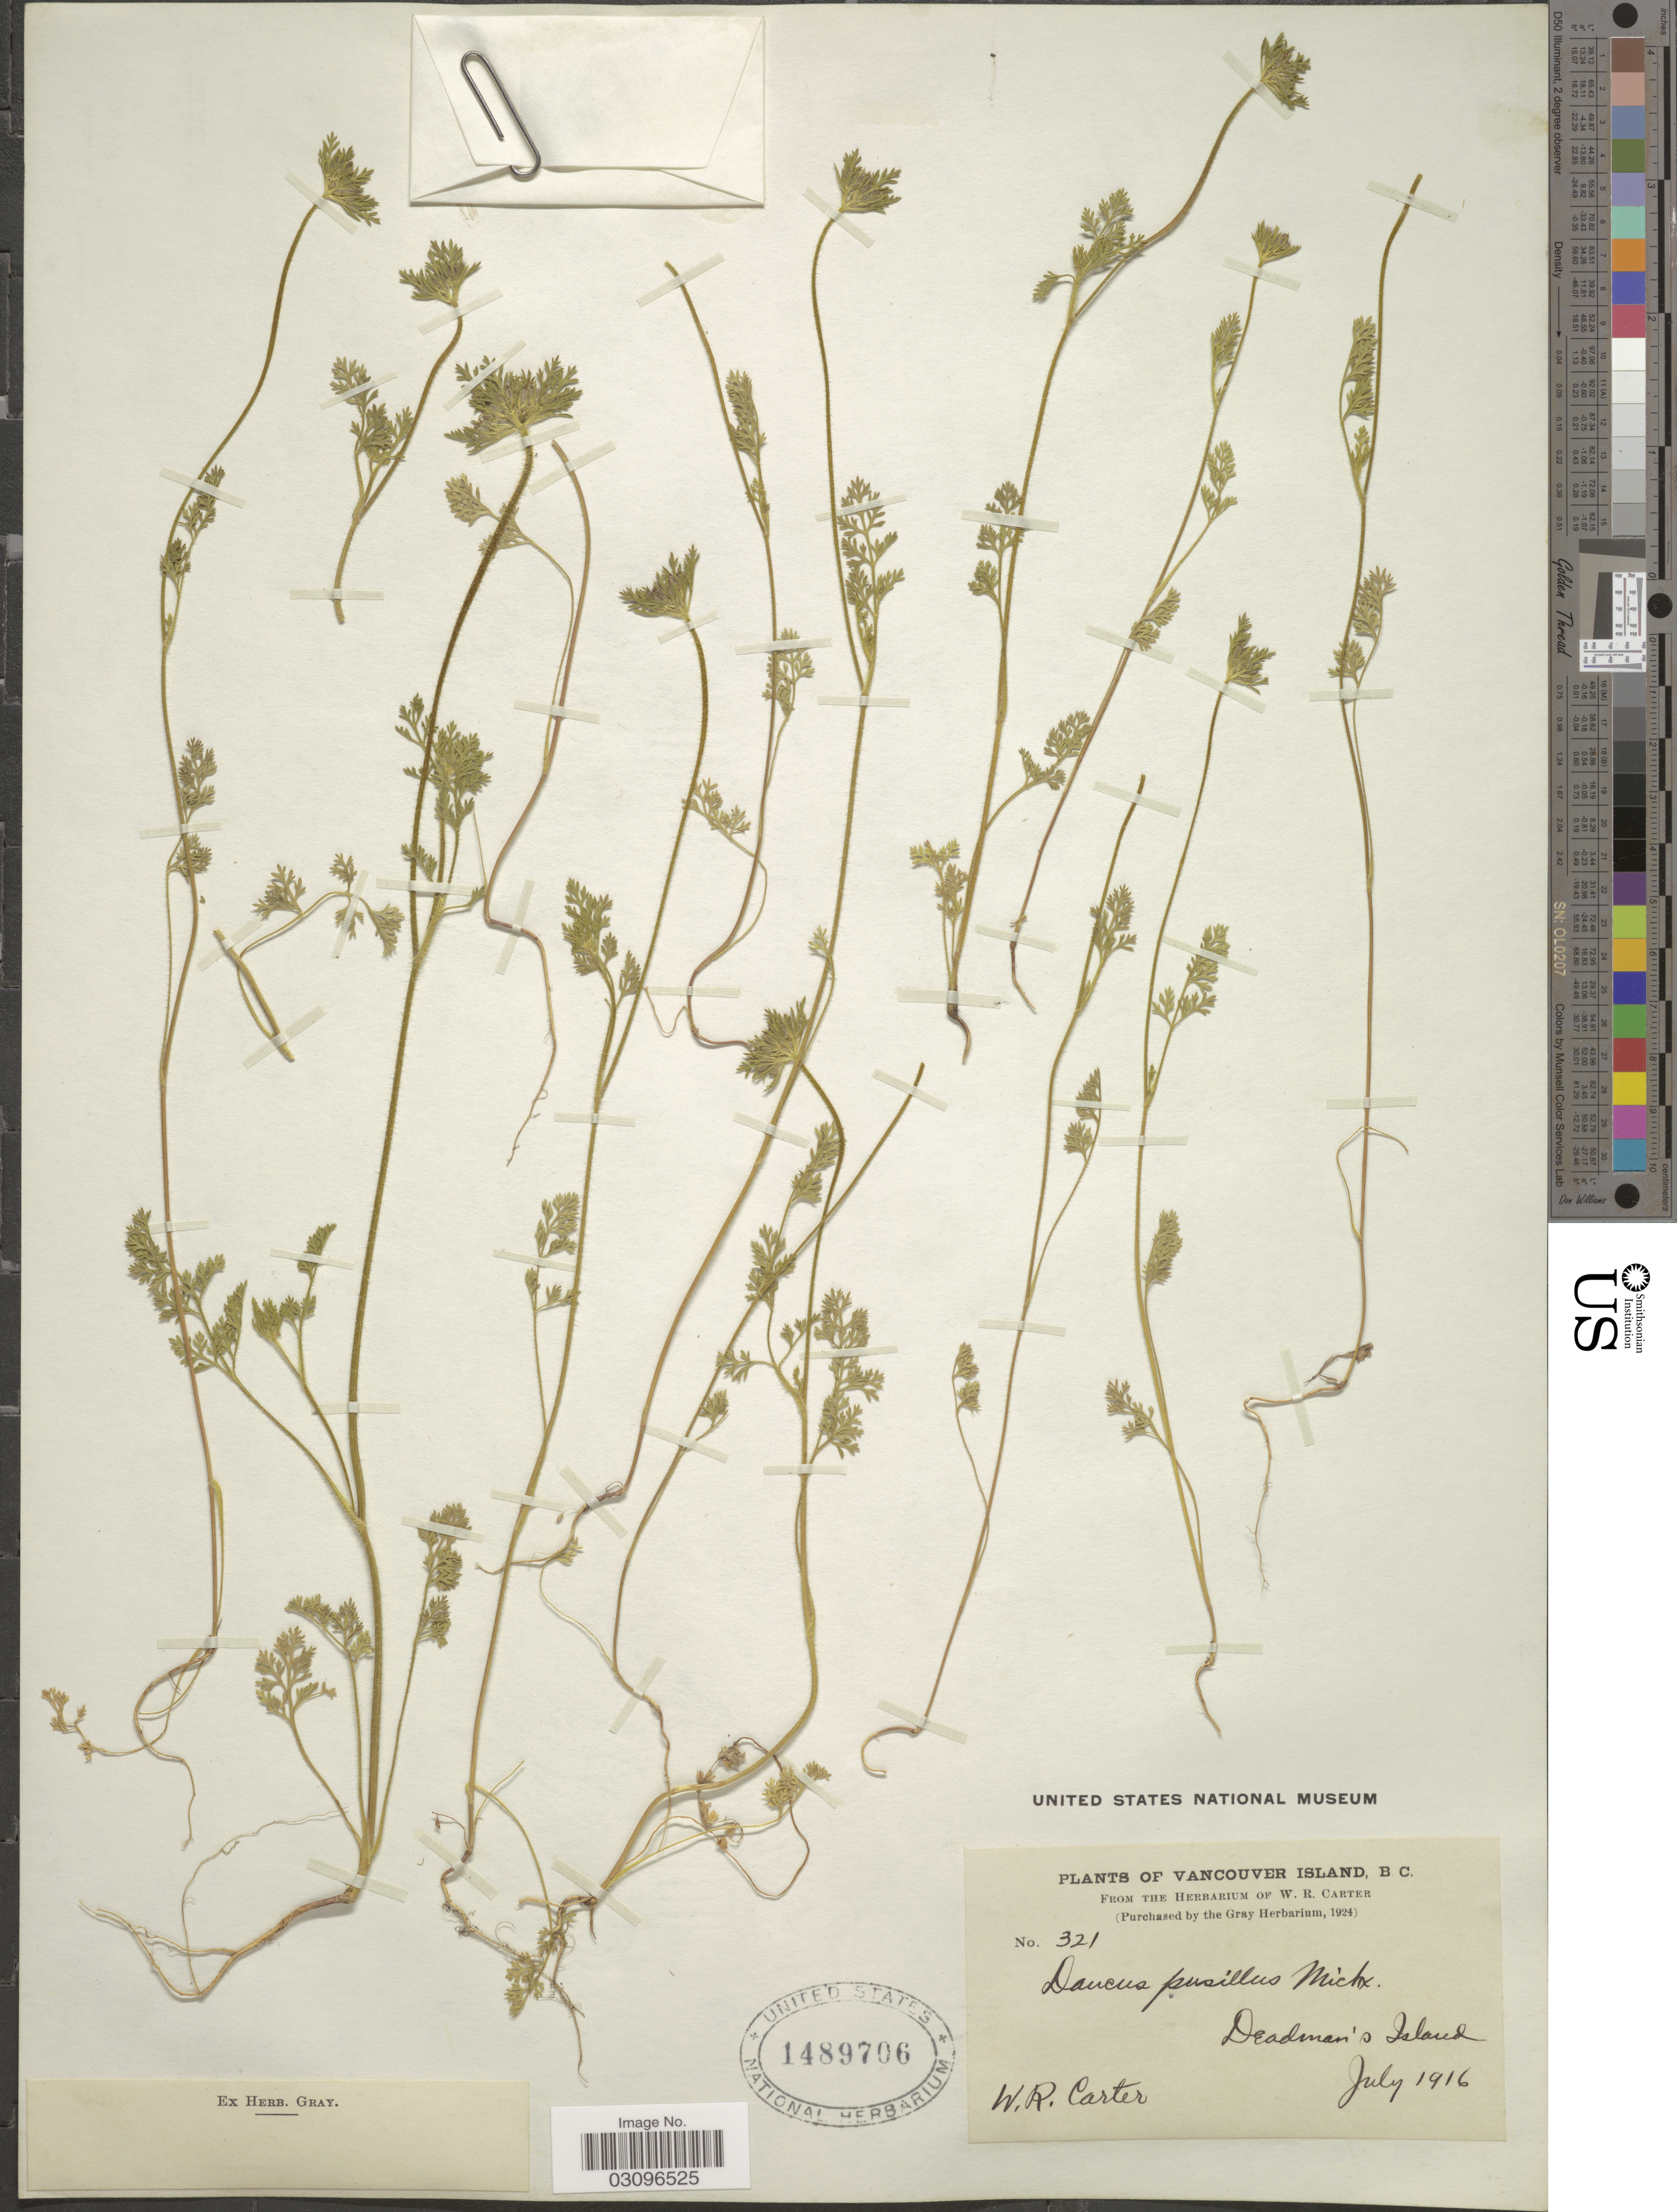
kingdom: Plantae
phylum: Tracheophyta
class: Magnoliopsida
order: Apiales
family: Apiaceae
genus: Daucus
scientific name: Daucus pusillus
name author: Michx.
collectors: W. R. Carter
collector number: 321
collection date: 1916-07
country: Canada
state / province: British Columbia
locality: Vancouver Island, B.C., Deadman's Island.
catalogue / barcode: US 1489706